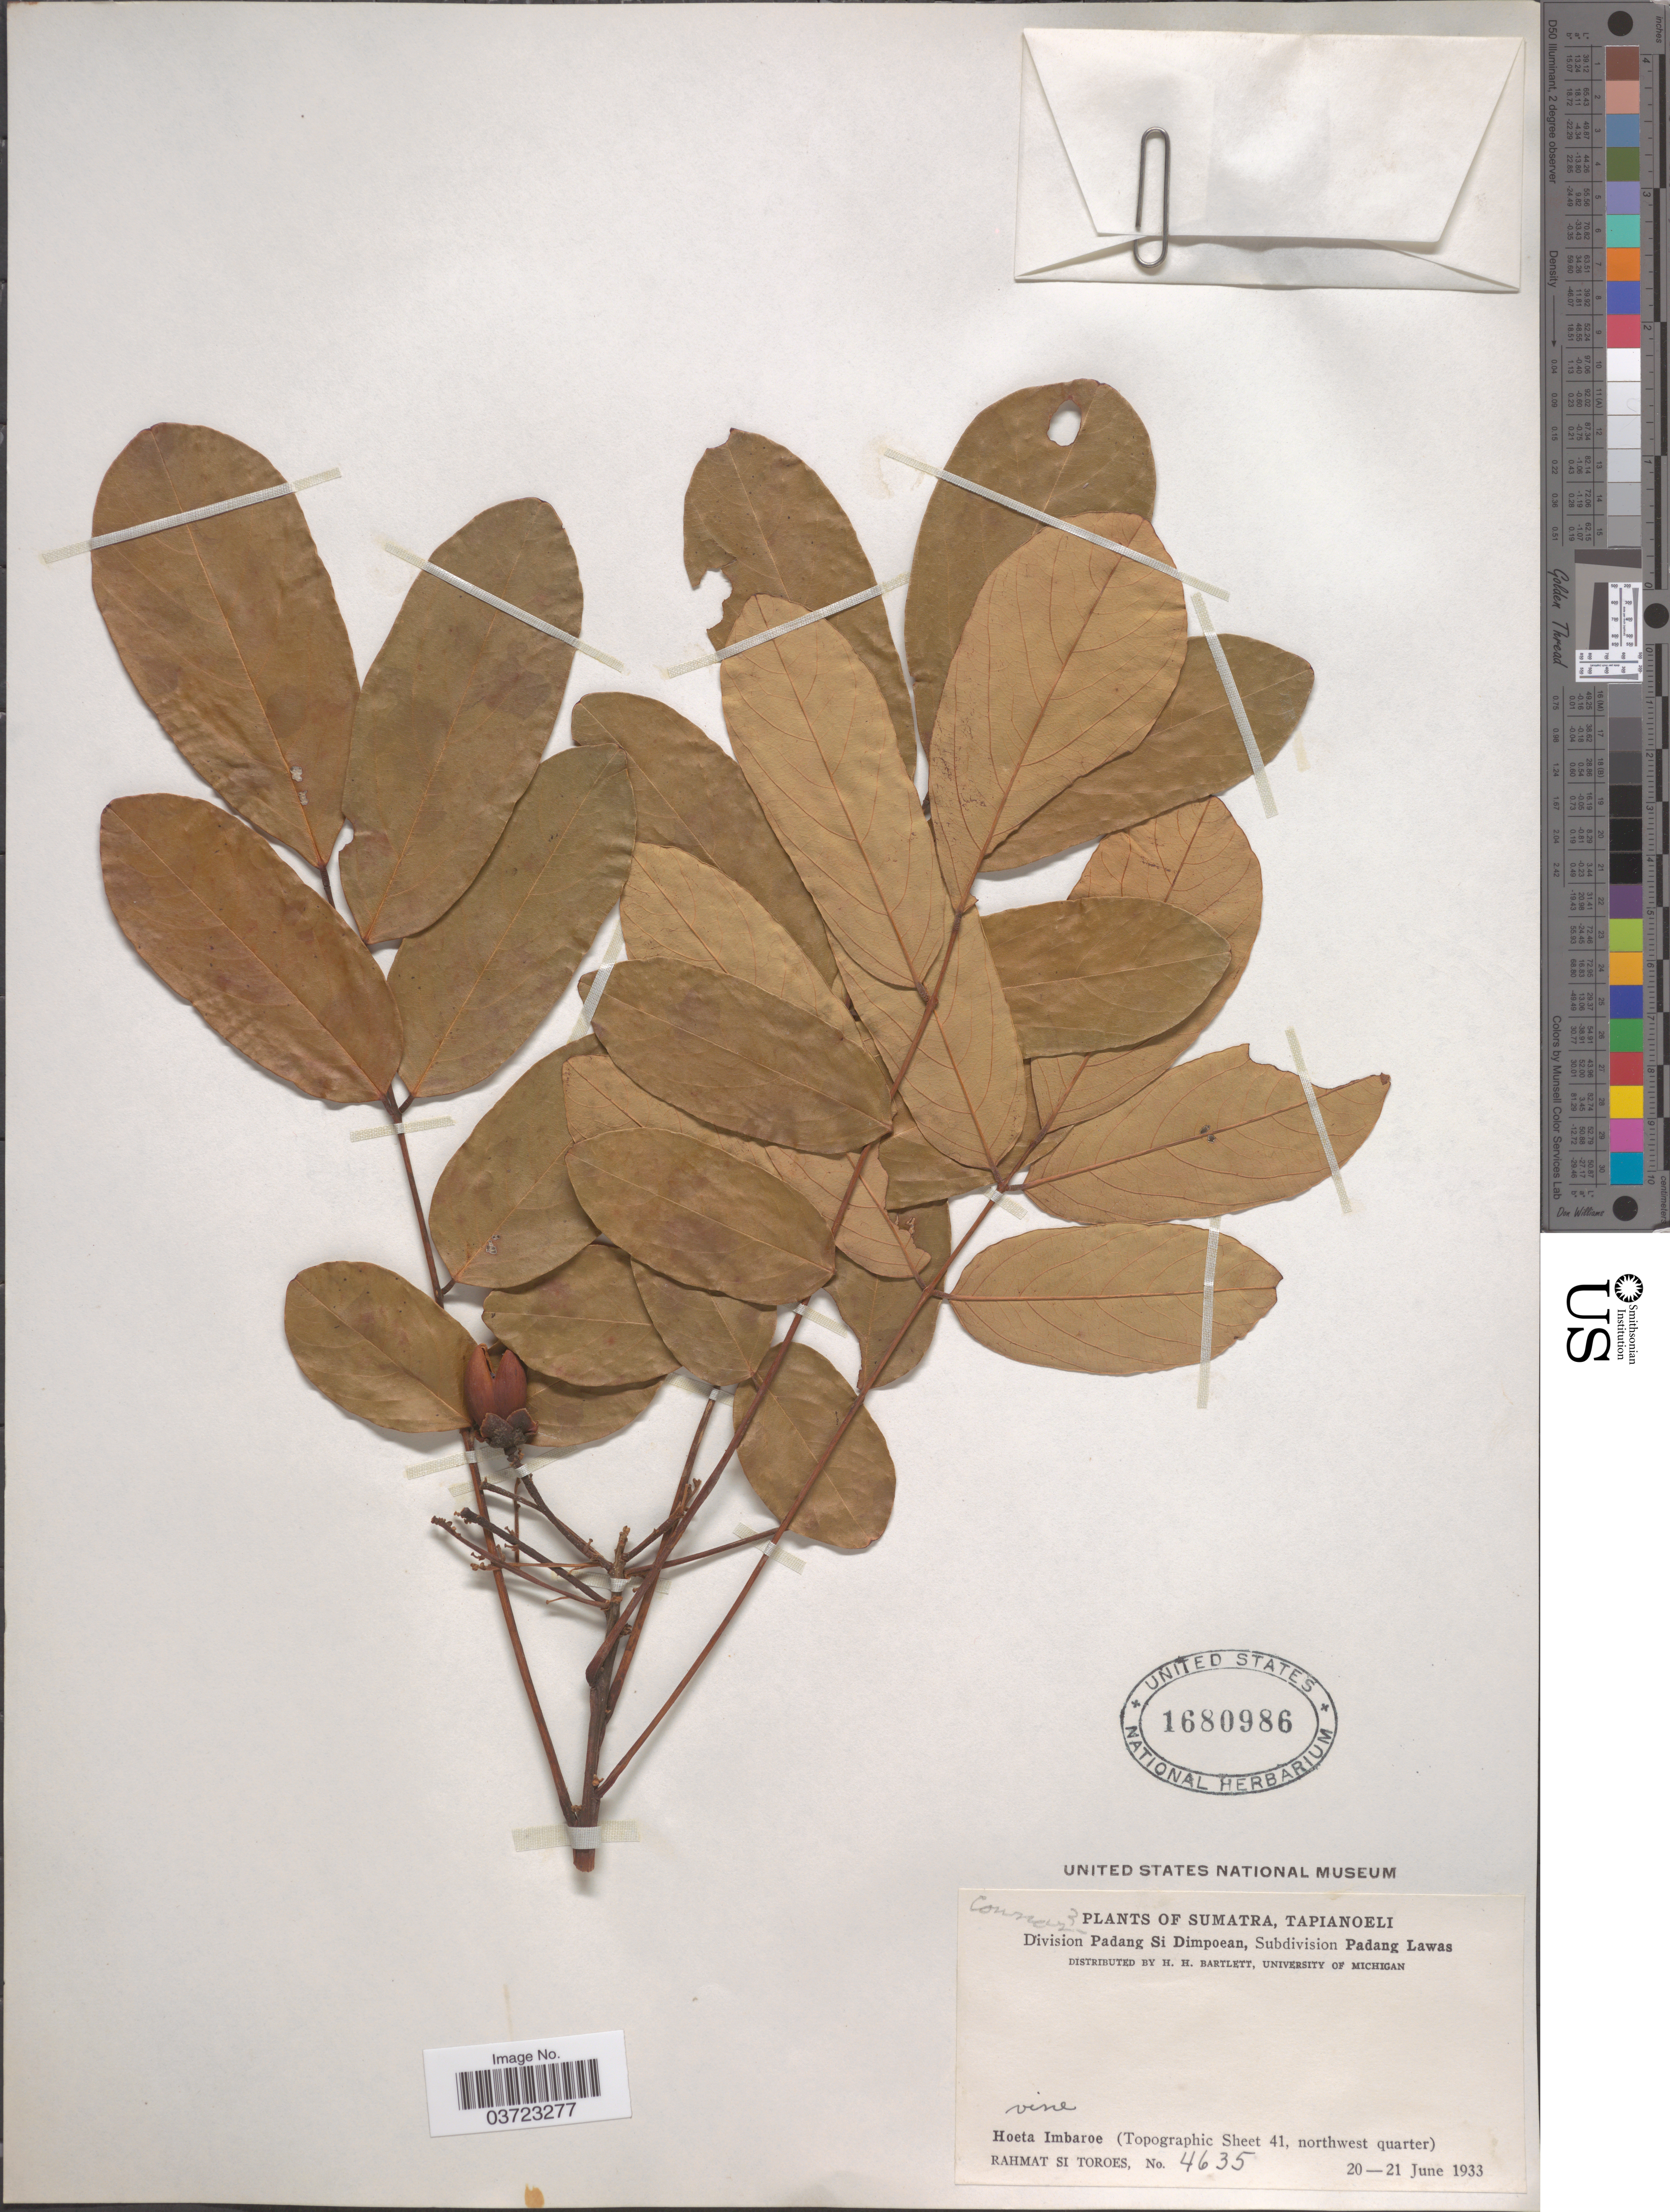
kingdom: Plantae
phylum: Tracheophyta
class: Magnoliopsida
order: Oxalidales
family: Connaraceae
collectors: Rahmat Si Boeea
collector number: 4635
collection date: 1933-06-20/1933-06-21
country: Indonesia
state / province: Sumatra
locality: Tapianoeli. Division Padang Si Dimpoean, Subdivision Padang Lawas. Hoeta Imbaroe (Topographic Sheet 41, northwest quarter).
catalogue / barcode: US 1680986